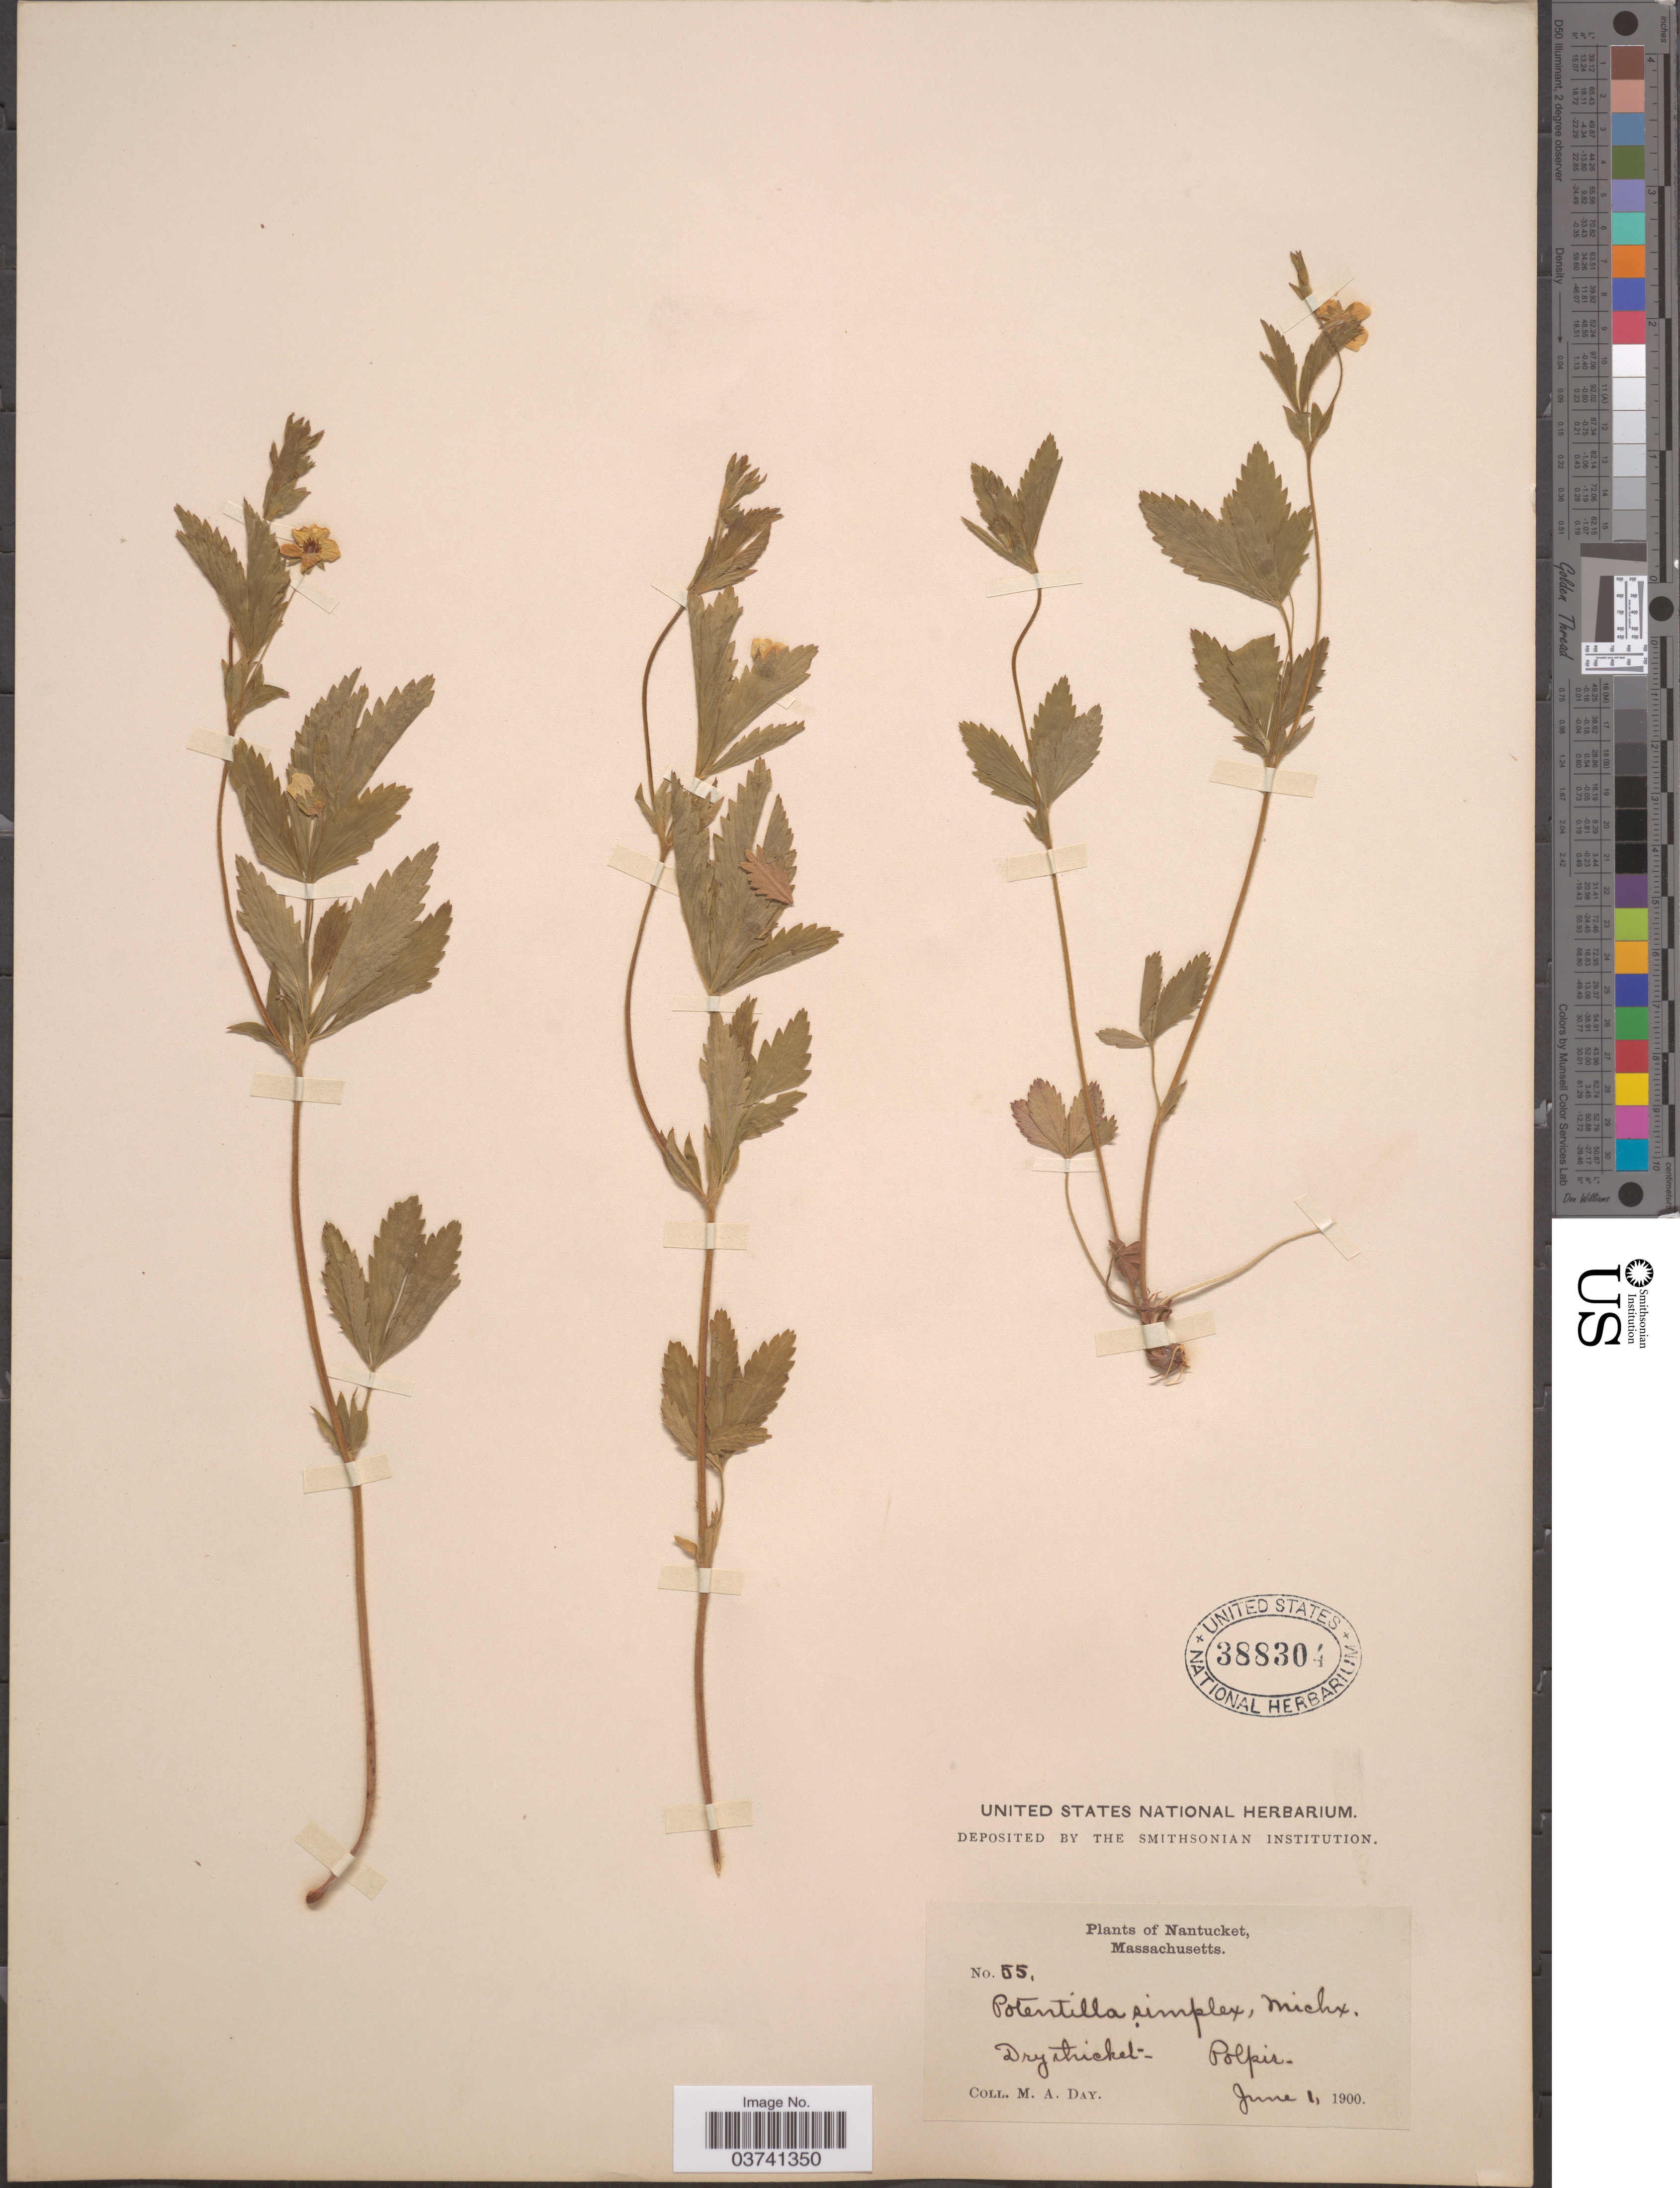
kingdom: Plantae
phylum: Tracheophyta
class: Magnoliopsida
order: Rosales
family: Rosaceae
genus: Potentilla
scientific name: Potentilla simplex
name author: Michx.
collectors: M. Day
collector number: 55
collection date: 1900-06-01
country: United States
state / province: Massachusetts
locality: Nantucket. Polpis.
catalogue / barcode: US 388304